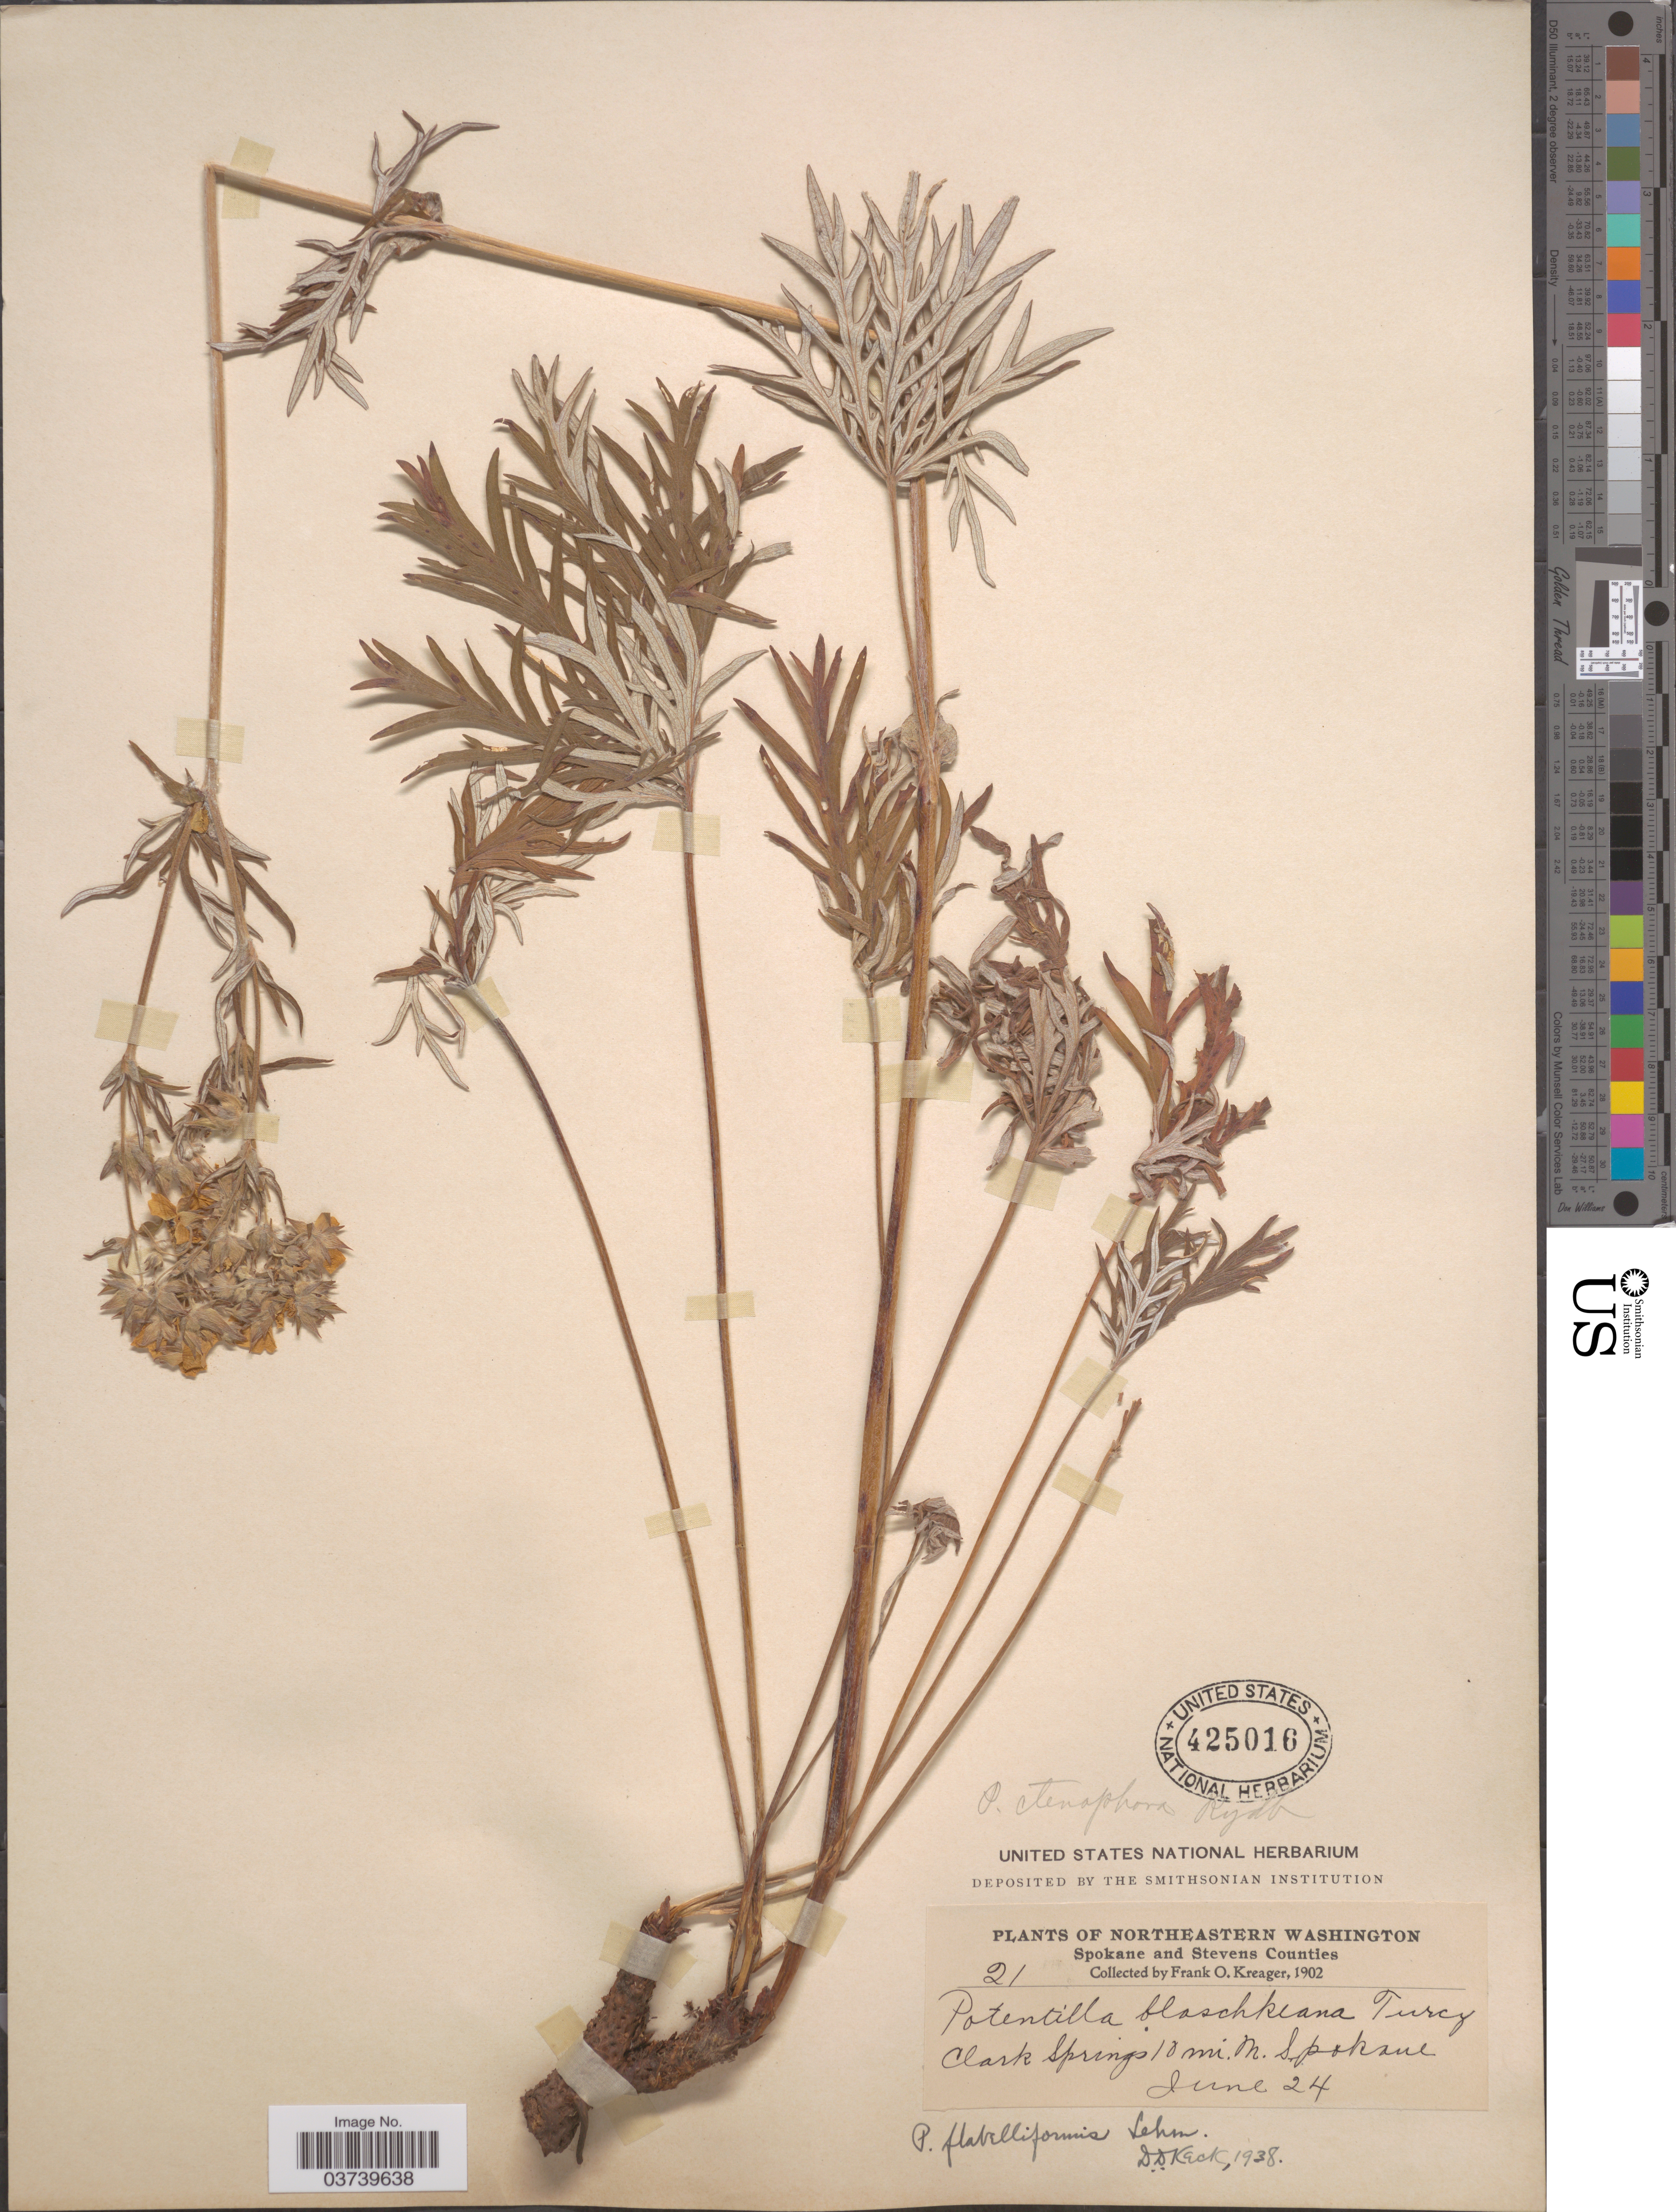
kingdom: Plantae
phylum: Tracheophyta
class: Magnoliopsida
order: Rosales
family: Rosaceae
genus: Potentilla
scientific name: Potentilla gracilis var. flabelliformis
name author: (Lehm.) Nutt.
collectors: F. Kreager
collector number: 21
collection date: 1902-06-24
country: United States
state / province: Washington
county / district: Spokane / Stevens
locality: Northeastern Washington. Spokane and Stevens Counties. Clark Springs 10 mi. M. Spokane.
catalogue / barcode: US 425016